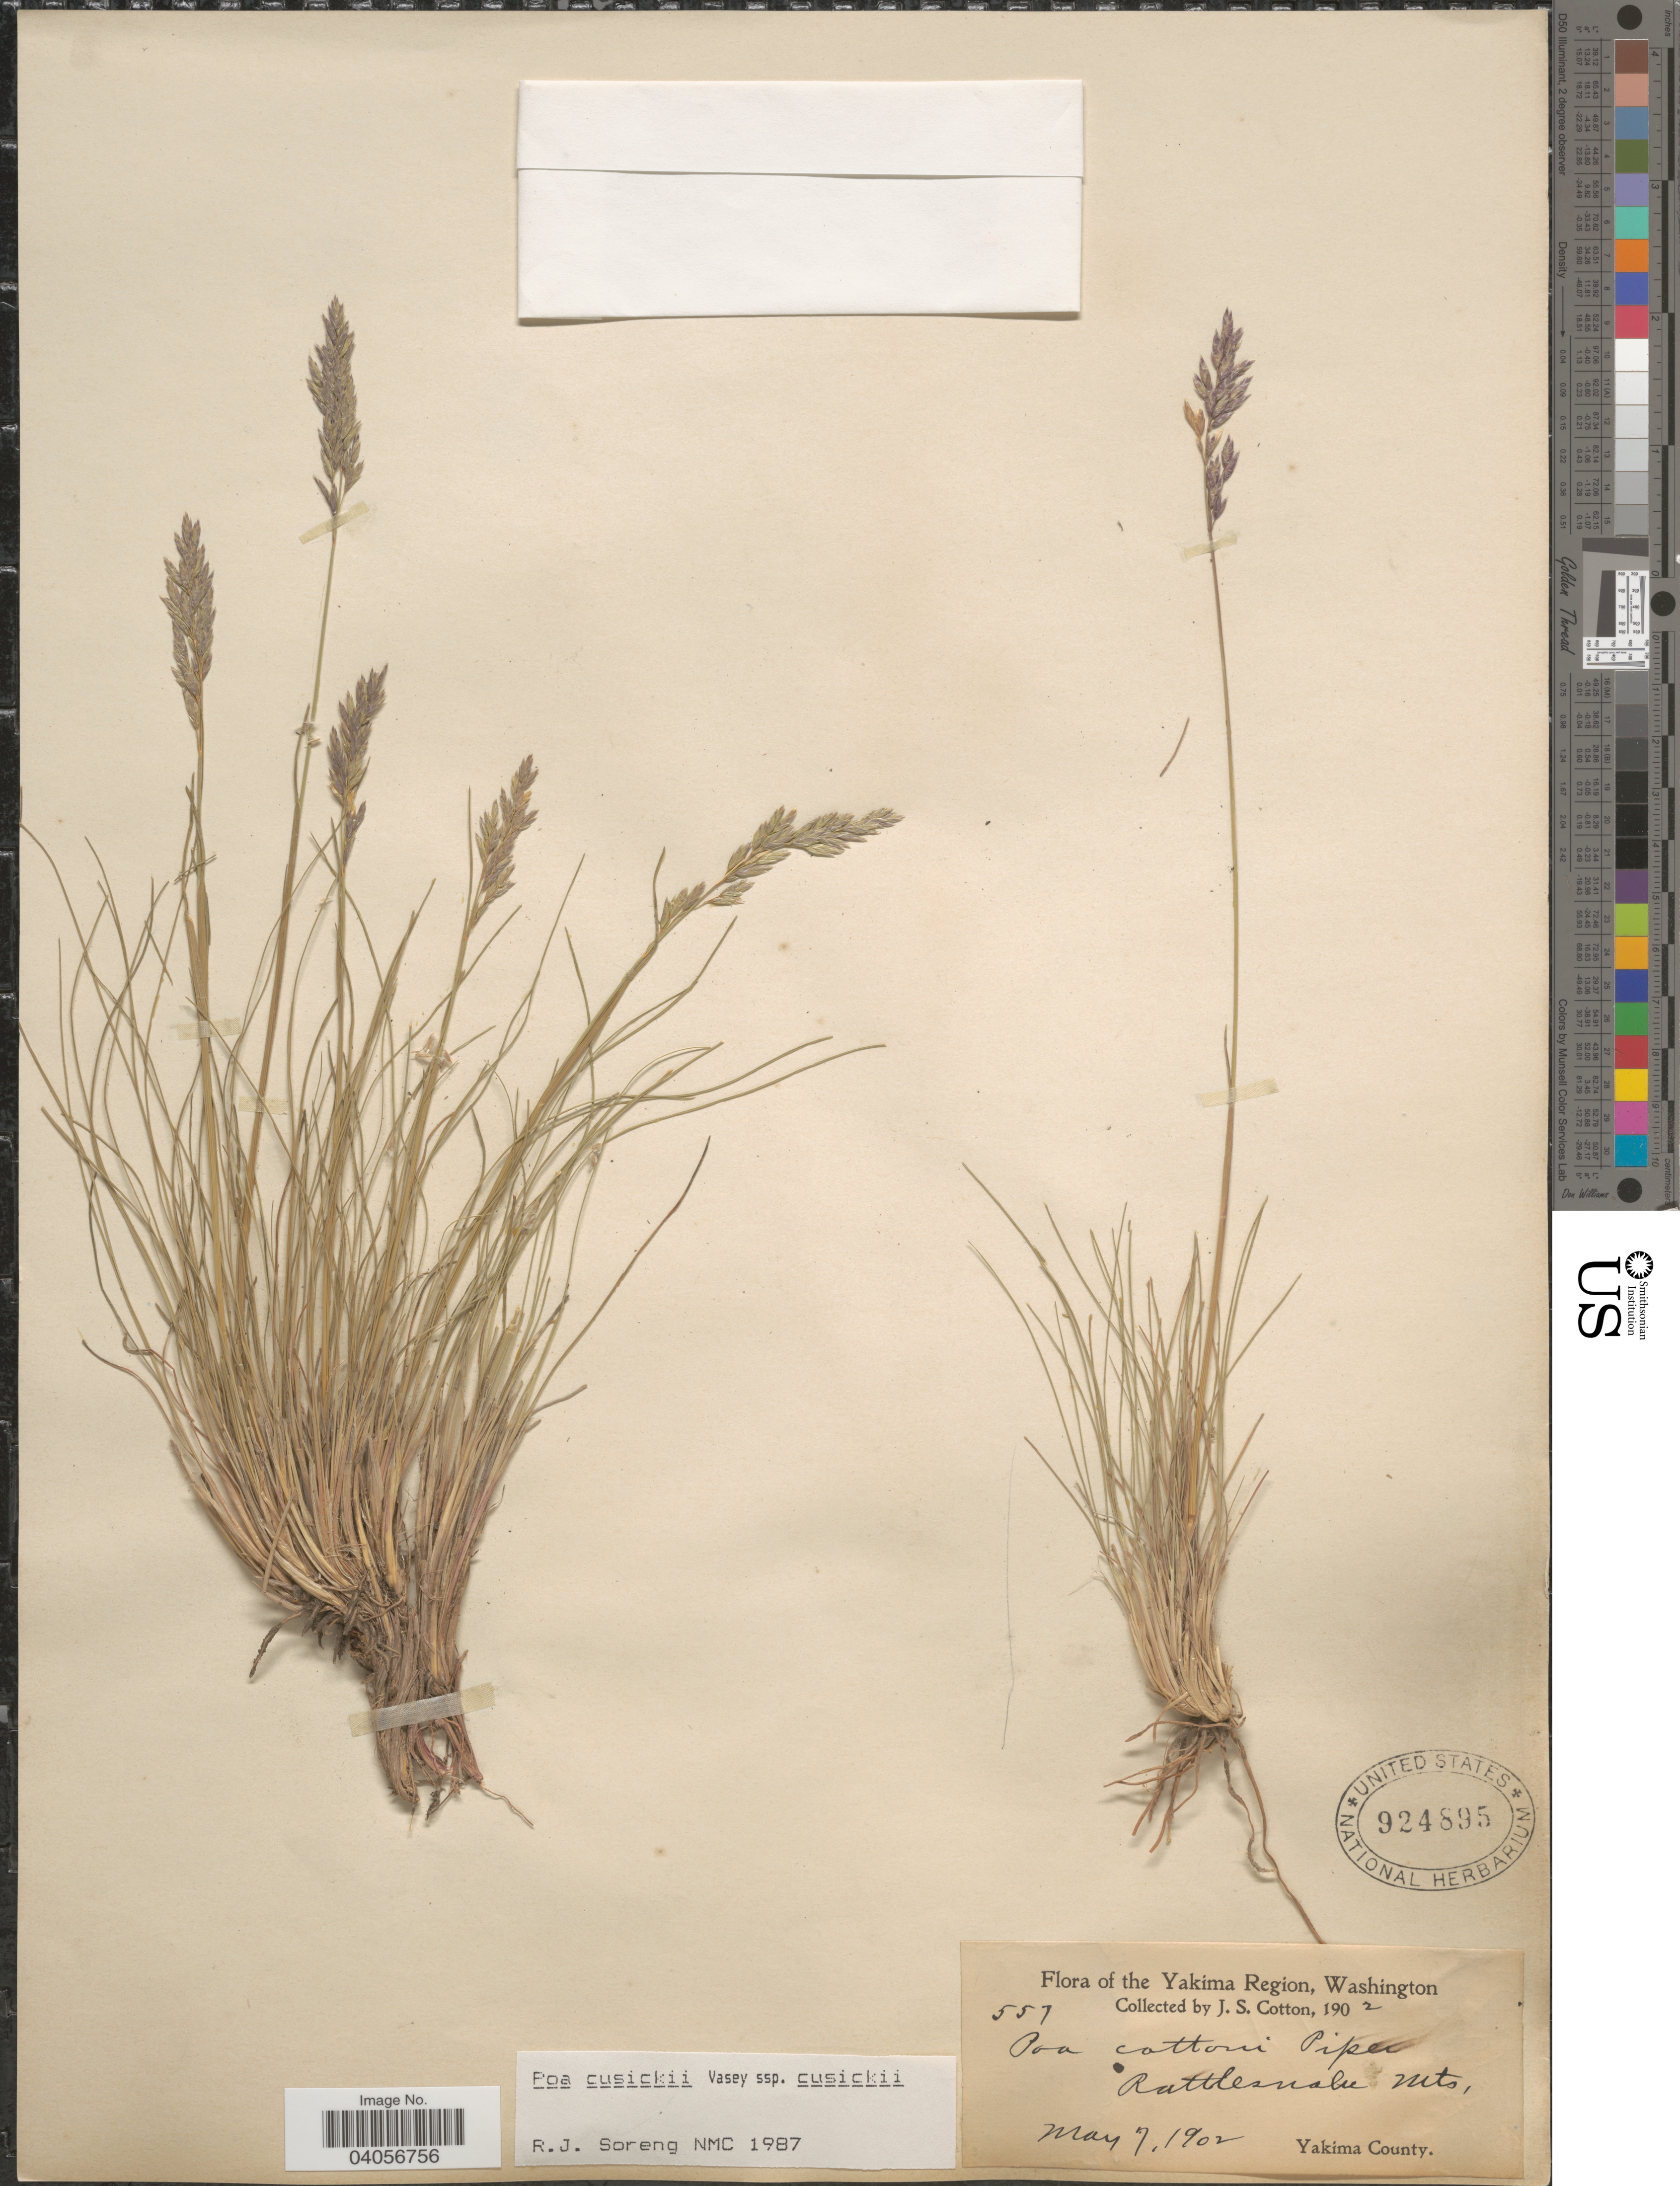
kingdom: Plantae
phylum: Tracheophyta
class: Liliopsida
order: Poales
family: Poaceae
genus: Poa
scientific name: Poa cusickii subsp. cusickii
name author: Vasey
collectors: J. S. Cotton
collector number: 557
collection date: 1902-05-07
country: United States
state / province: Washington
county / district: Yakima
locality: Yakima Region. Rattlesnake Mts. Yakima County.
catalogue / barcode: US 924895